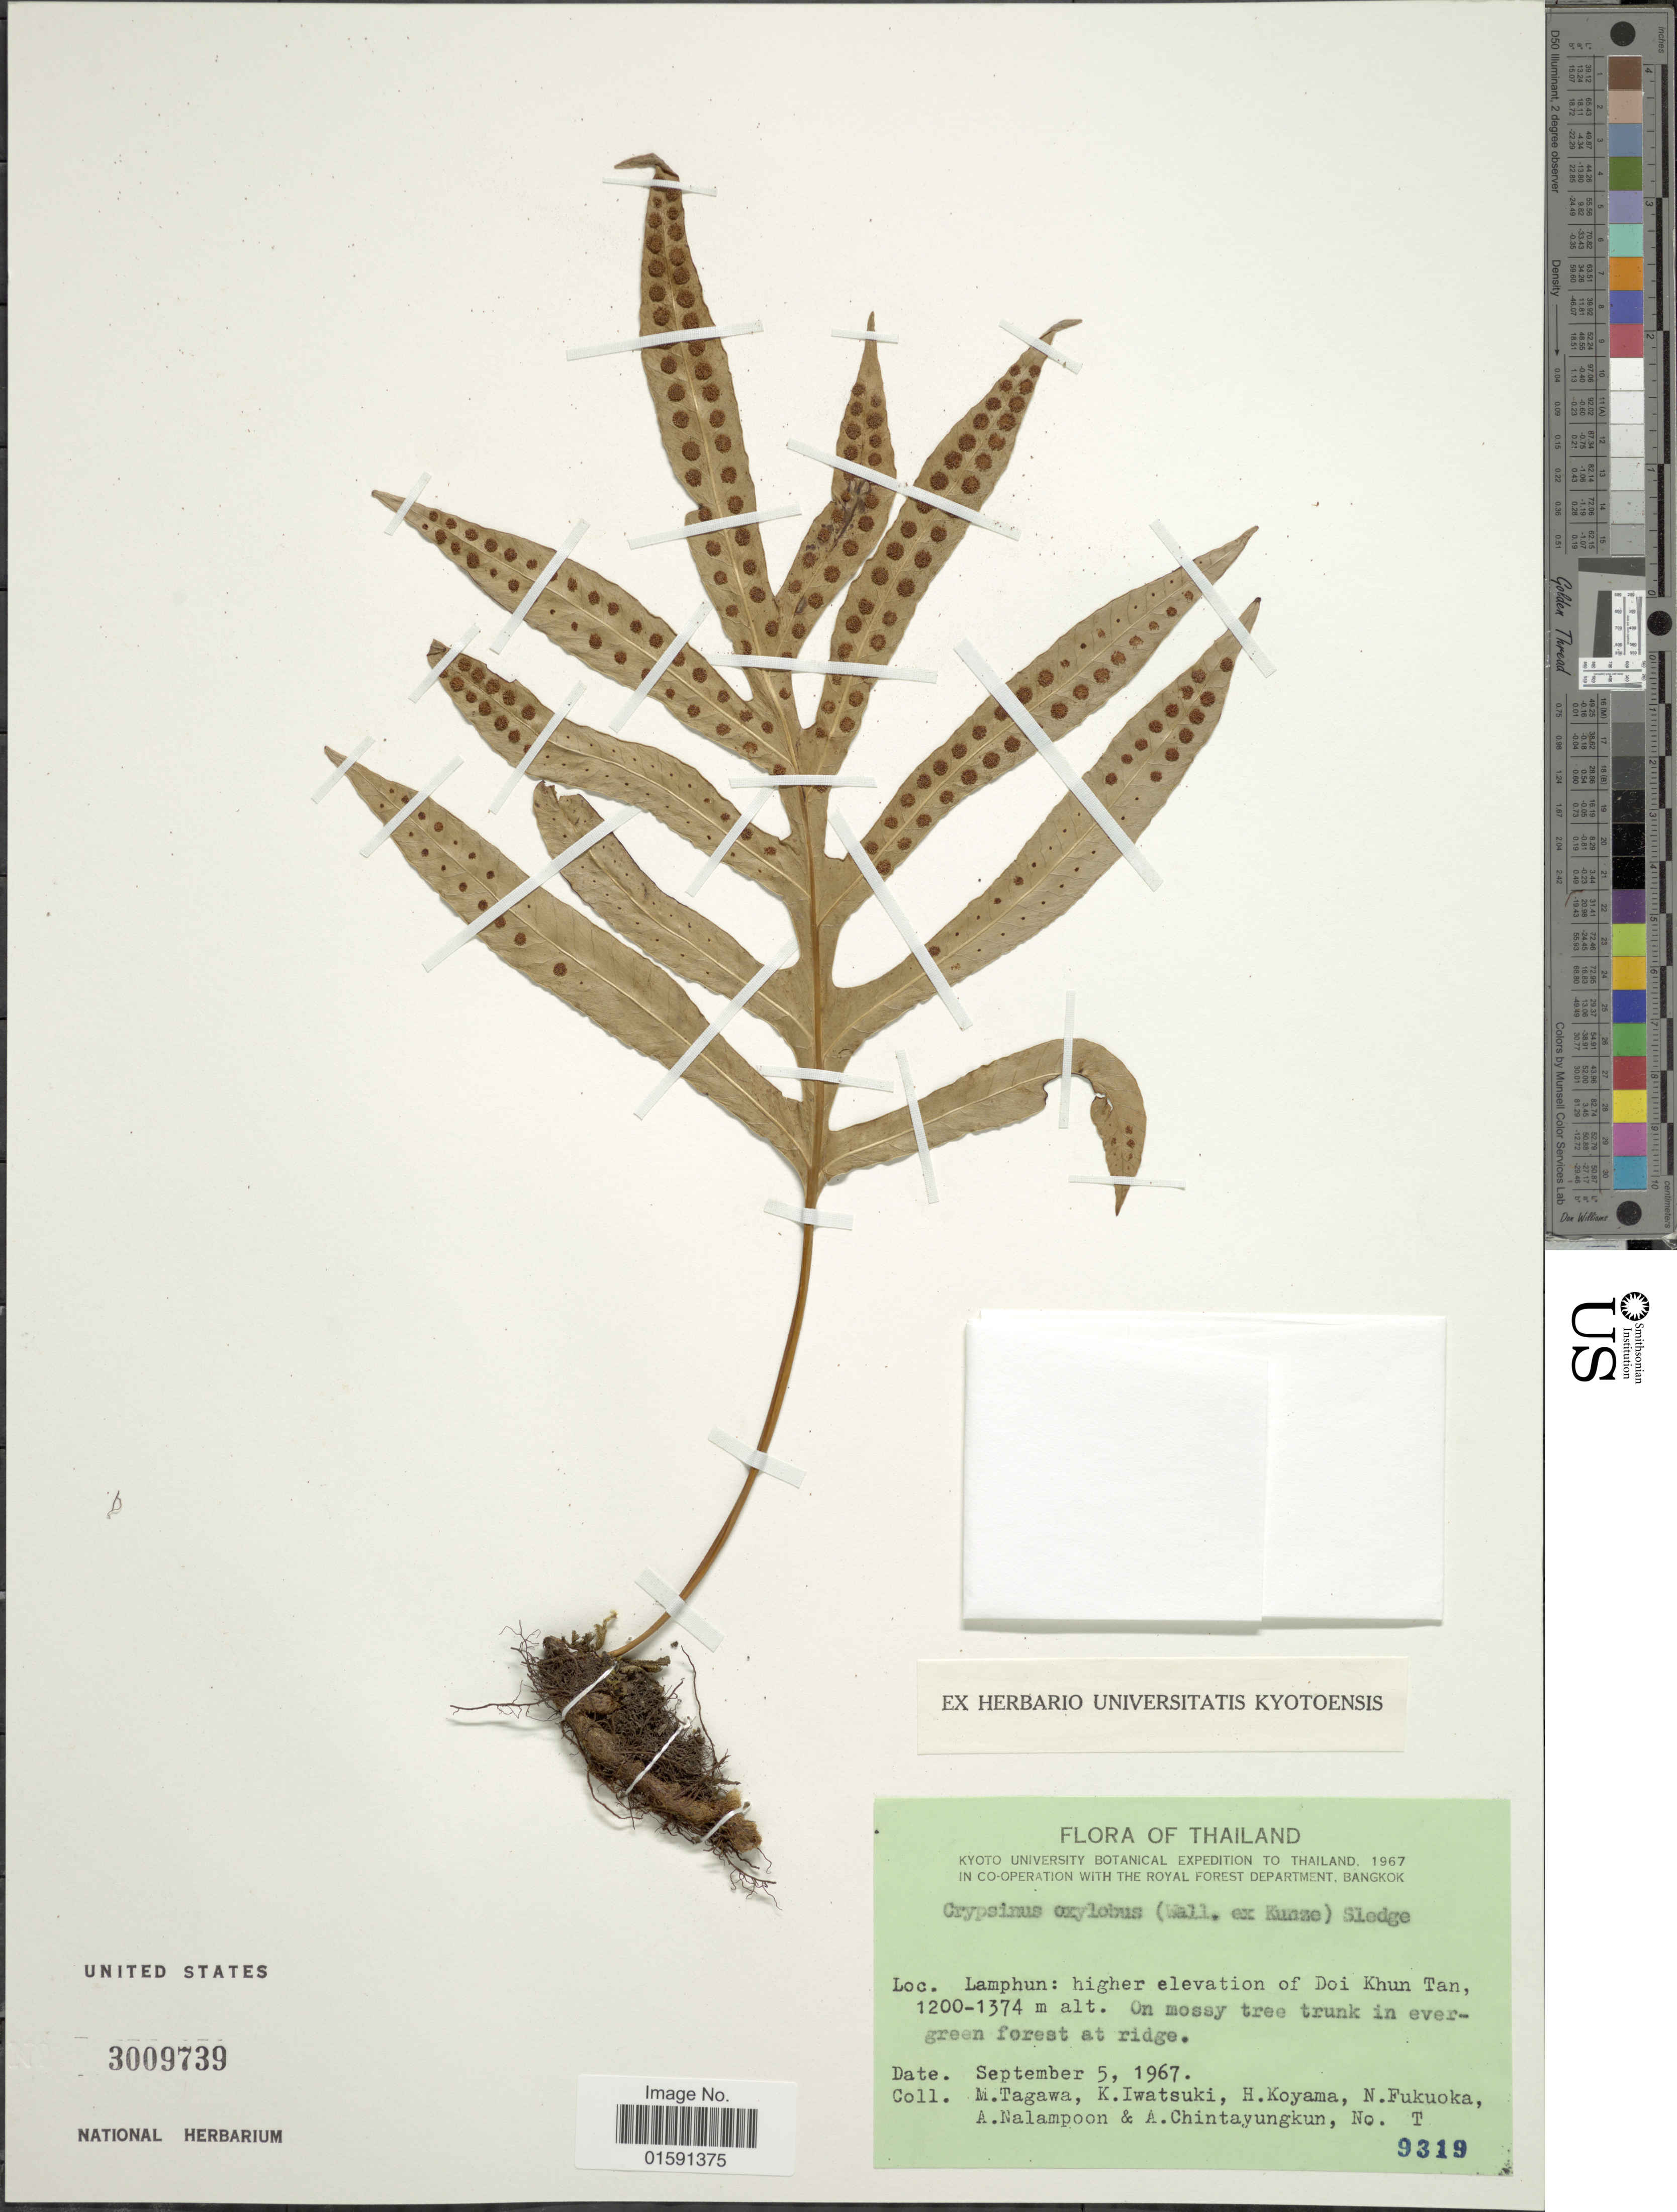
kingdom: Plantae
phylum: Tracheophyta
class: Polypodiopsida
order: Polypodiales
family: Polypodiaceae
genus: Selliguea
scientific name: Selliguea oxyloba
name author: (Wall. ex Kunze) Fraser-Jenk.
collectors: M. Tagawa, K. Iwatsuki, H. Koyama, N. Fukuoka & et al.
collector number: T 9319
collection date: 1967-09-05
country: Thailand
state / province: Lamphun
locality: Lamphun: higher elevation of Doi Khun Tan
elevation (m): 1200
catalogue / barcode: US 3009739